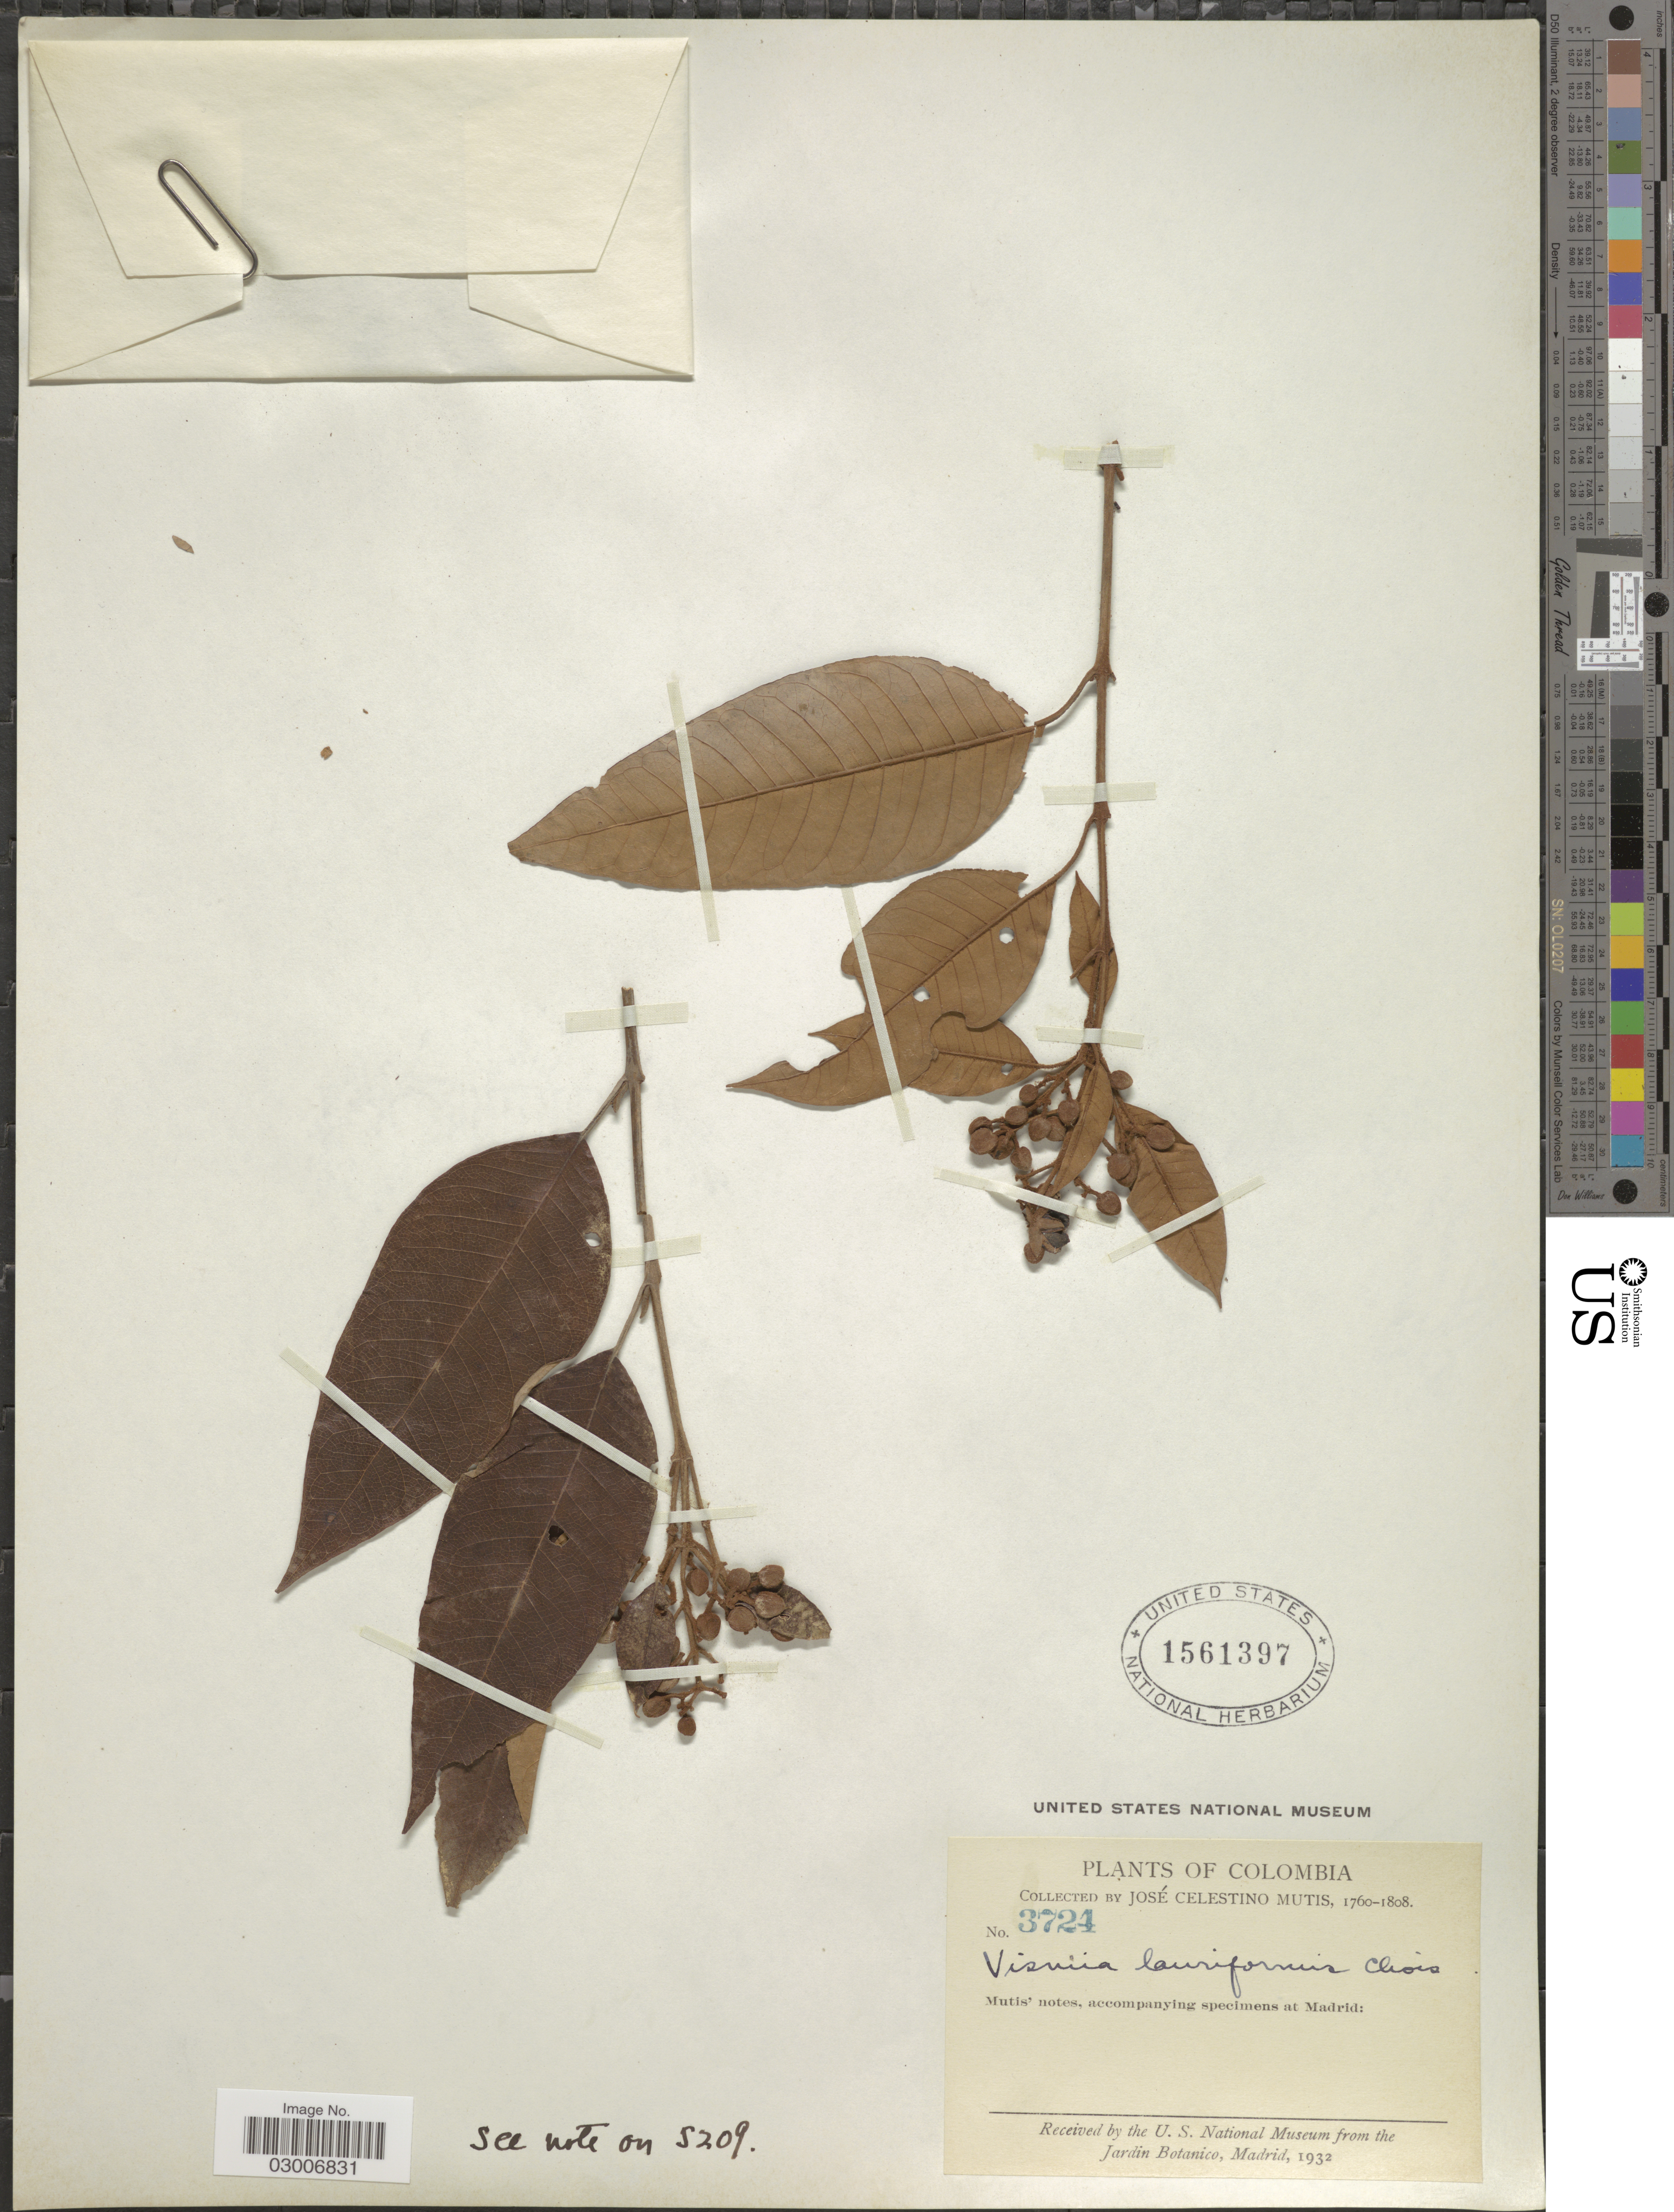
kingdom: Plantae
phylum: Tracheophyta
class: Magnoliopsida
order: Malpighiales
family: Hypericaceae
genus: Vismia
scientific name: Vismia lauriformis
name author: (Lam.) Choisy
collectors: J. C. B. Mutis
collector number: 3724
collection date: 1760/1808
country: Colombia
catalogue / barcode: US 1561397